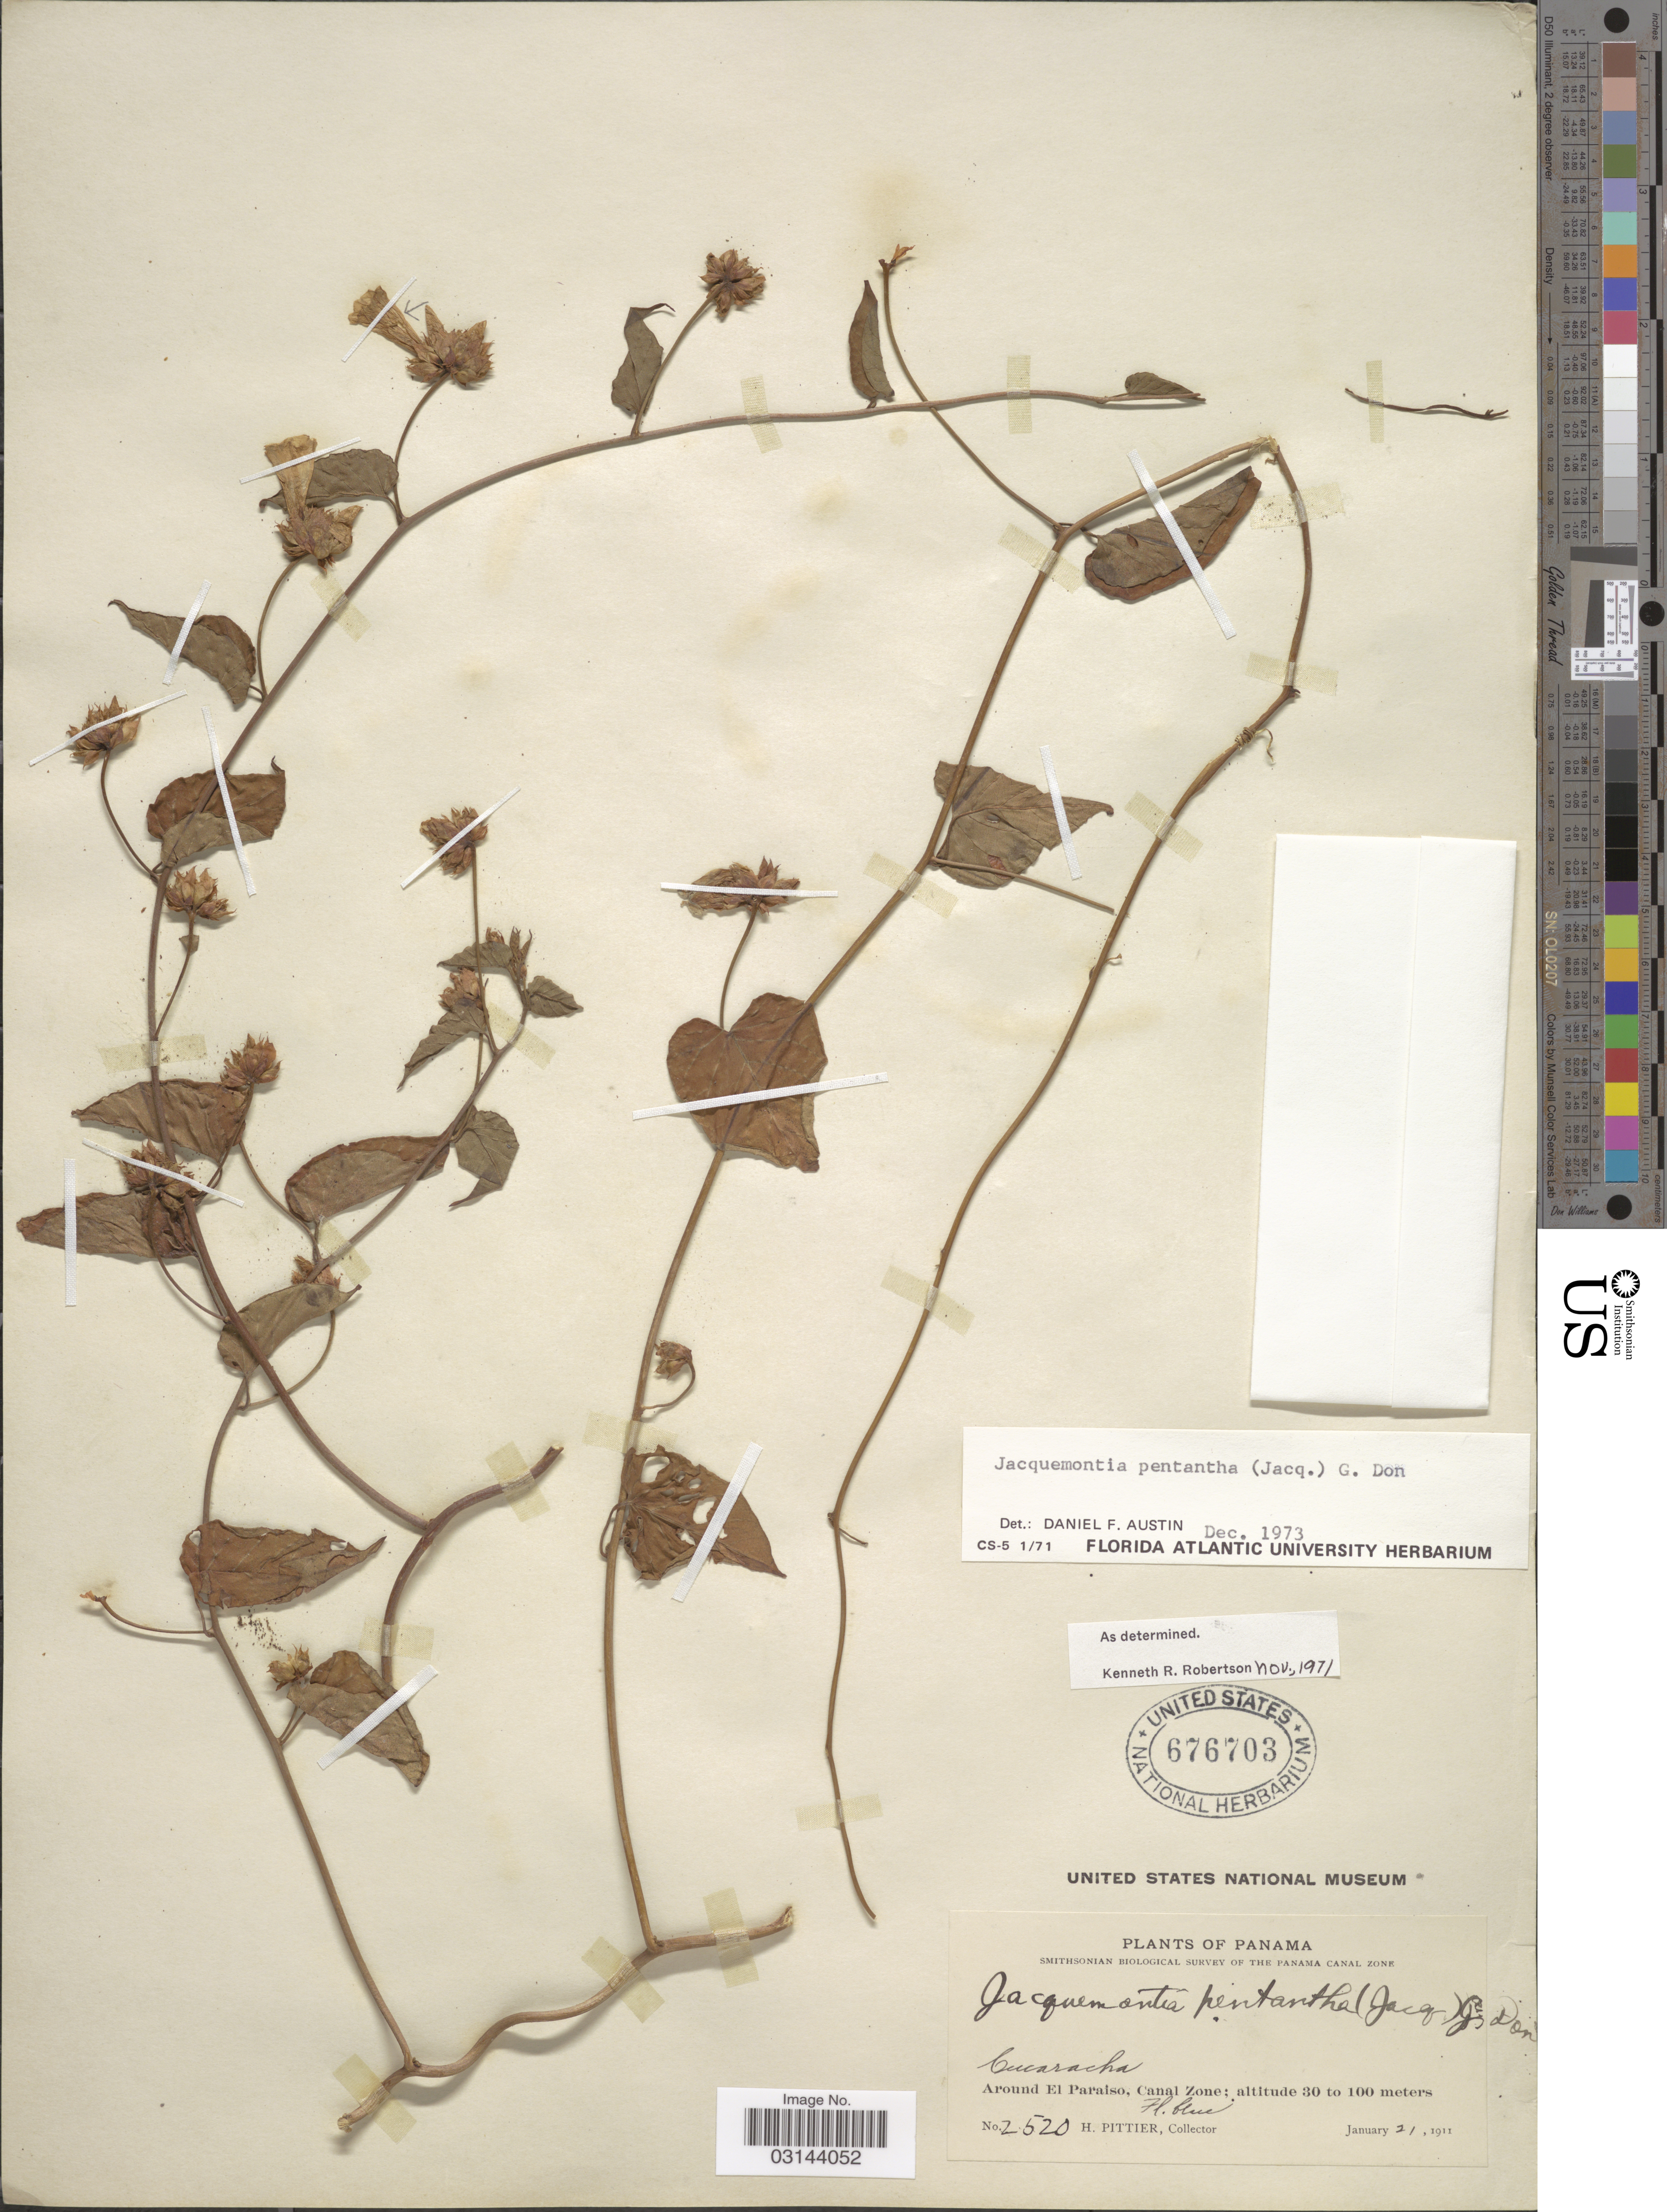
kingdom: Plantae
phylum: Tracheophyta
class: Magnoliopsida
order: Solanales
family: Convolvulaceae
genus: Jacquemontia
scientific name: Jacquemontia pentanthos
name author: (Jacq.) G. Don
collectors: H. F. Pittier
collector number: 2520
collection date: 1911-01-21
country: Panama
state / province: Colón / Panamá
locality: The Panama Canal Zone, Cucaracha, Around El Paraiso, Canal Zone.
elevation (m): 30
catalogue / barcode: US 676703